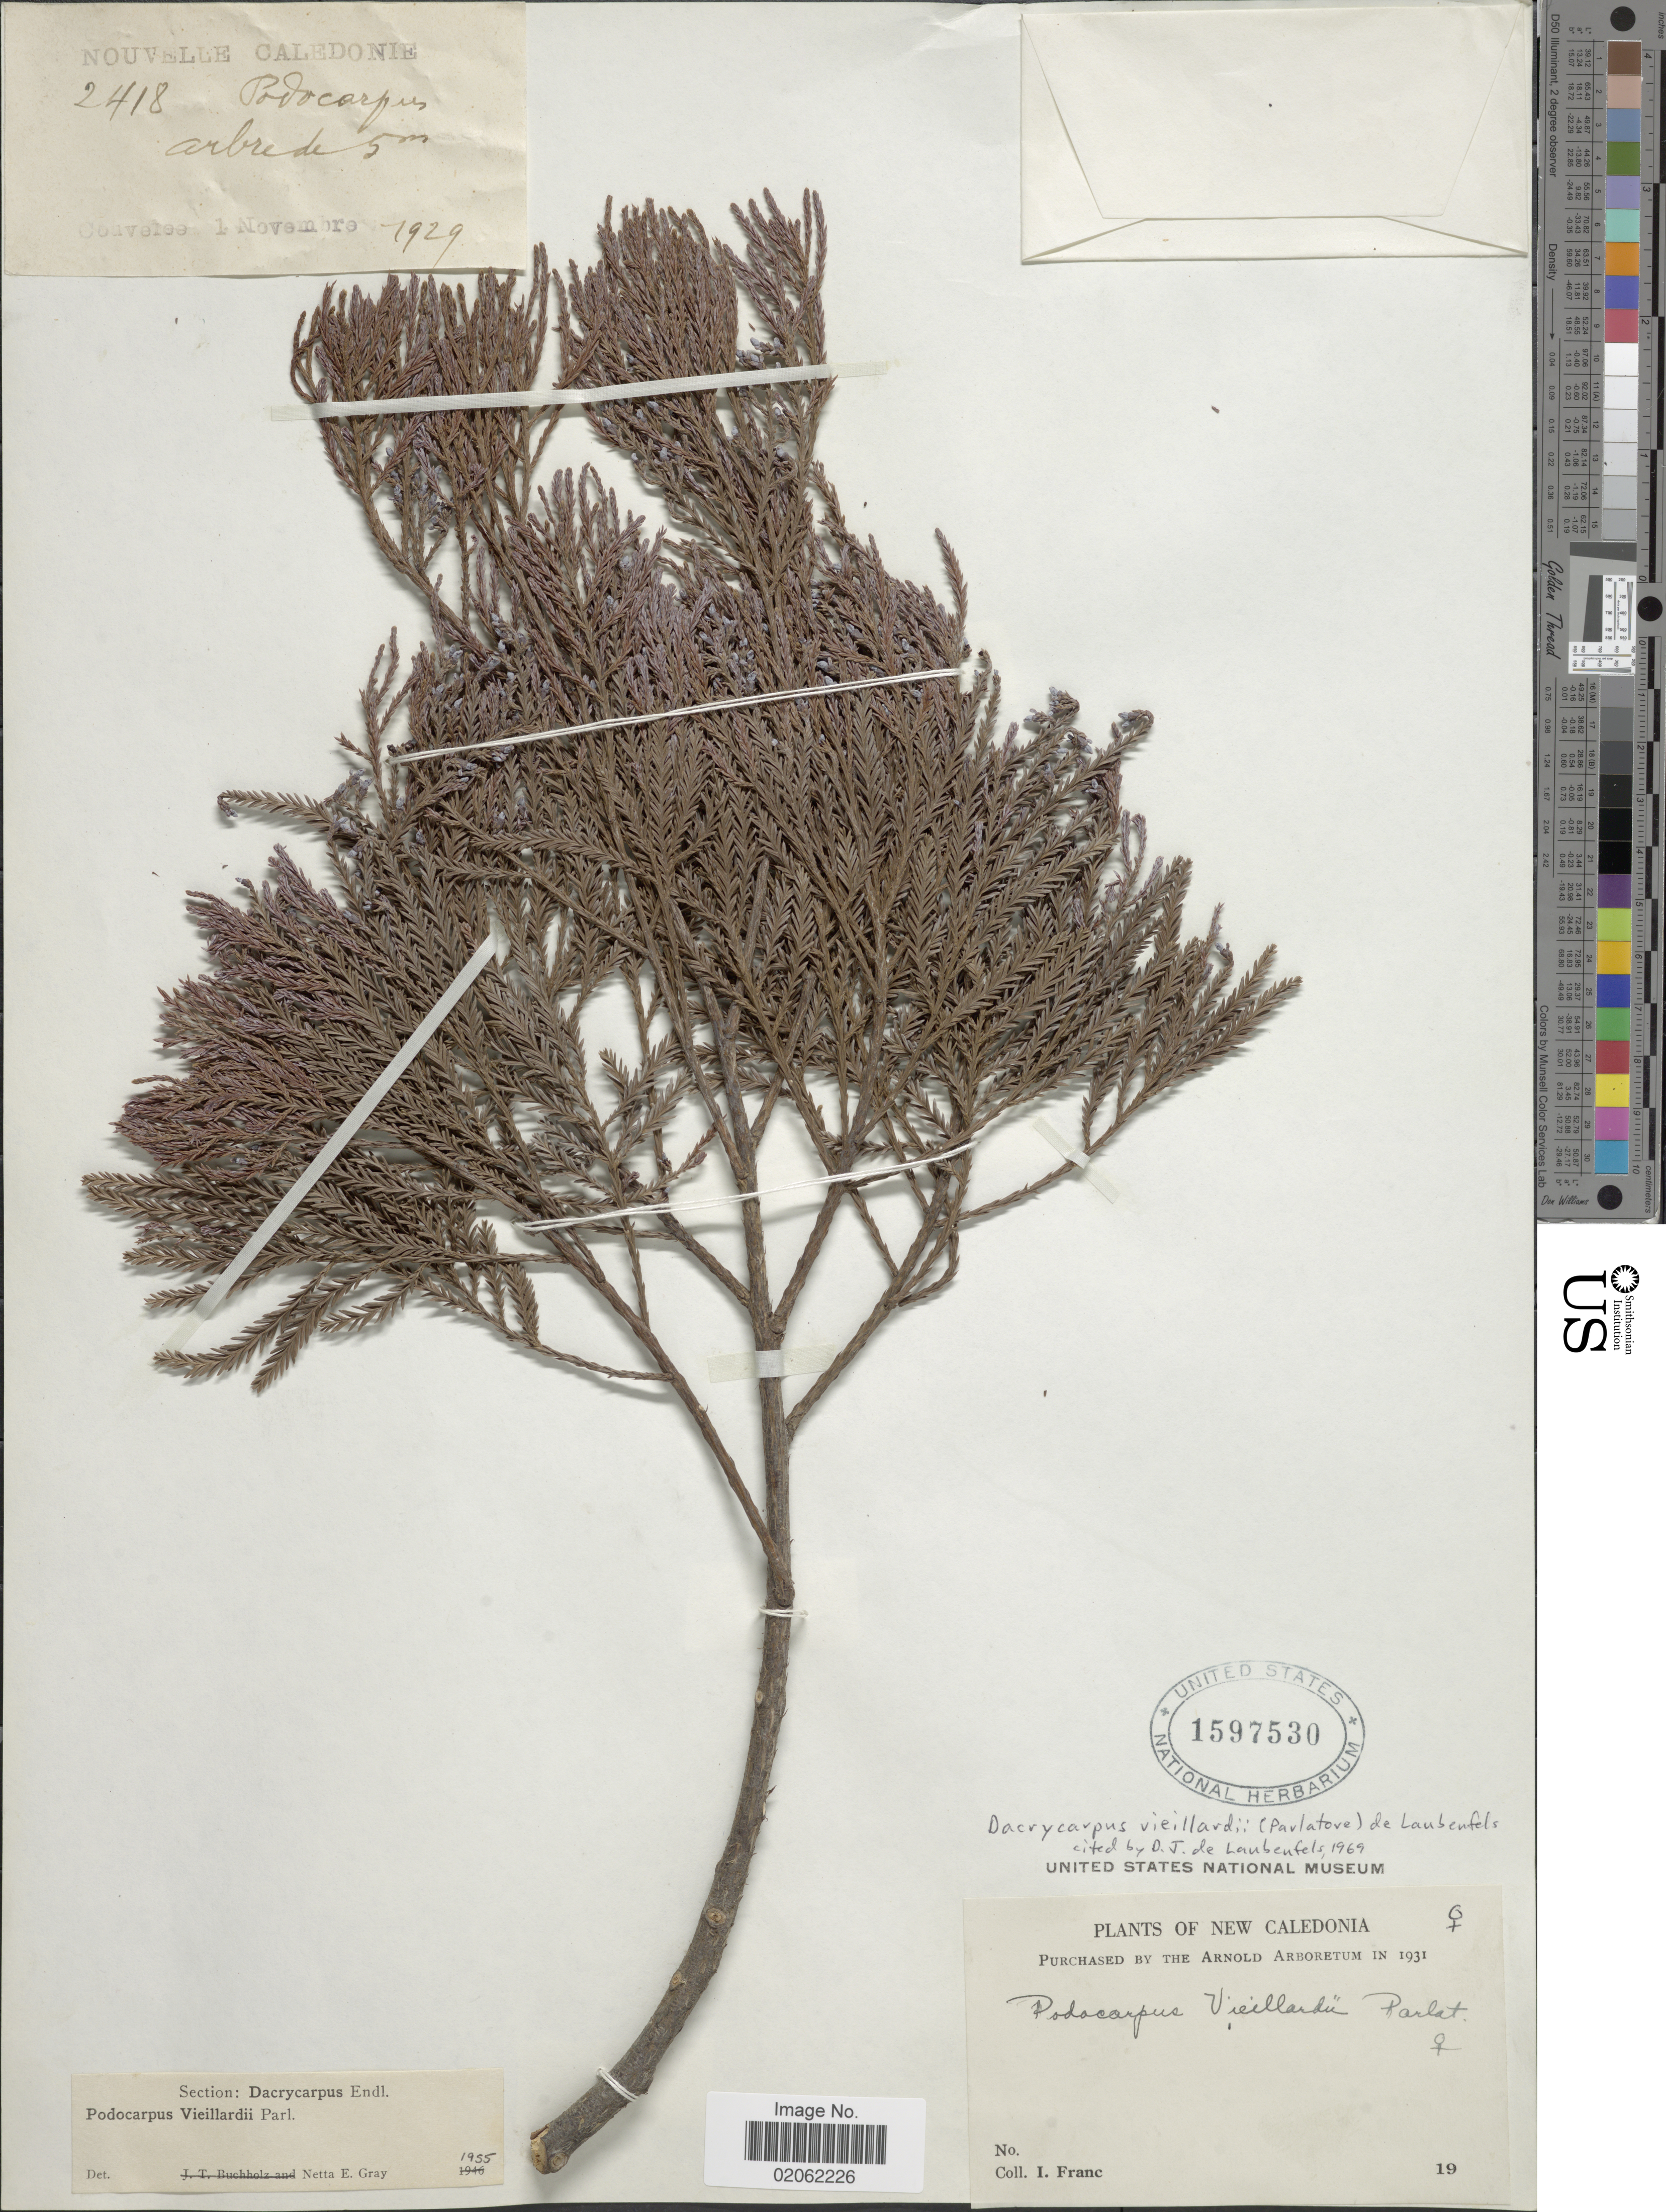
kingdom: Plantae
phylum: Tracheophyta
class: Pinopsida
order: Pinales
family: Podocarpaceae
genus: Dacrycarpus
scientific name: Dacrycarpus vieillardii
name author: (Parl.) de Laub.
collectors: I. Franc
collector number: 2418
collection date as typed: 19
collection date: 1929-11-01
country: New Caledonia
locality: Couvelee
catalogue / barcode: US 1597530